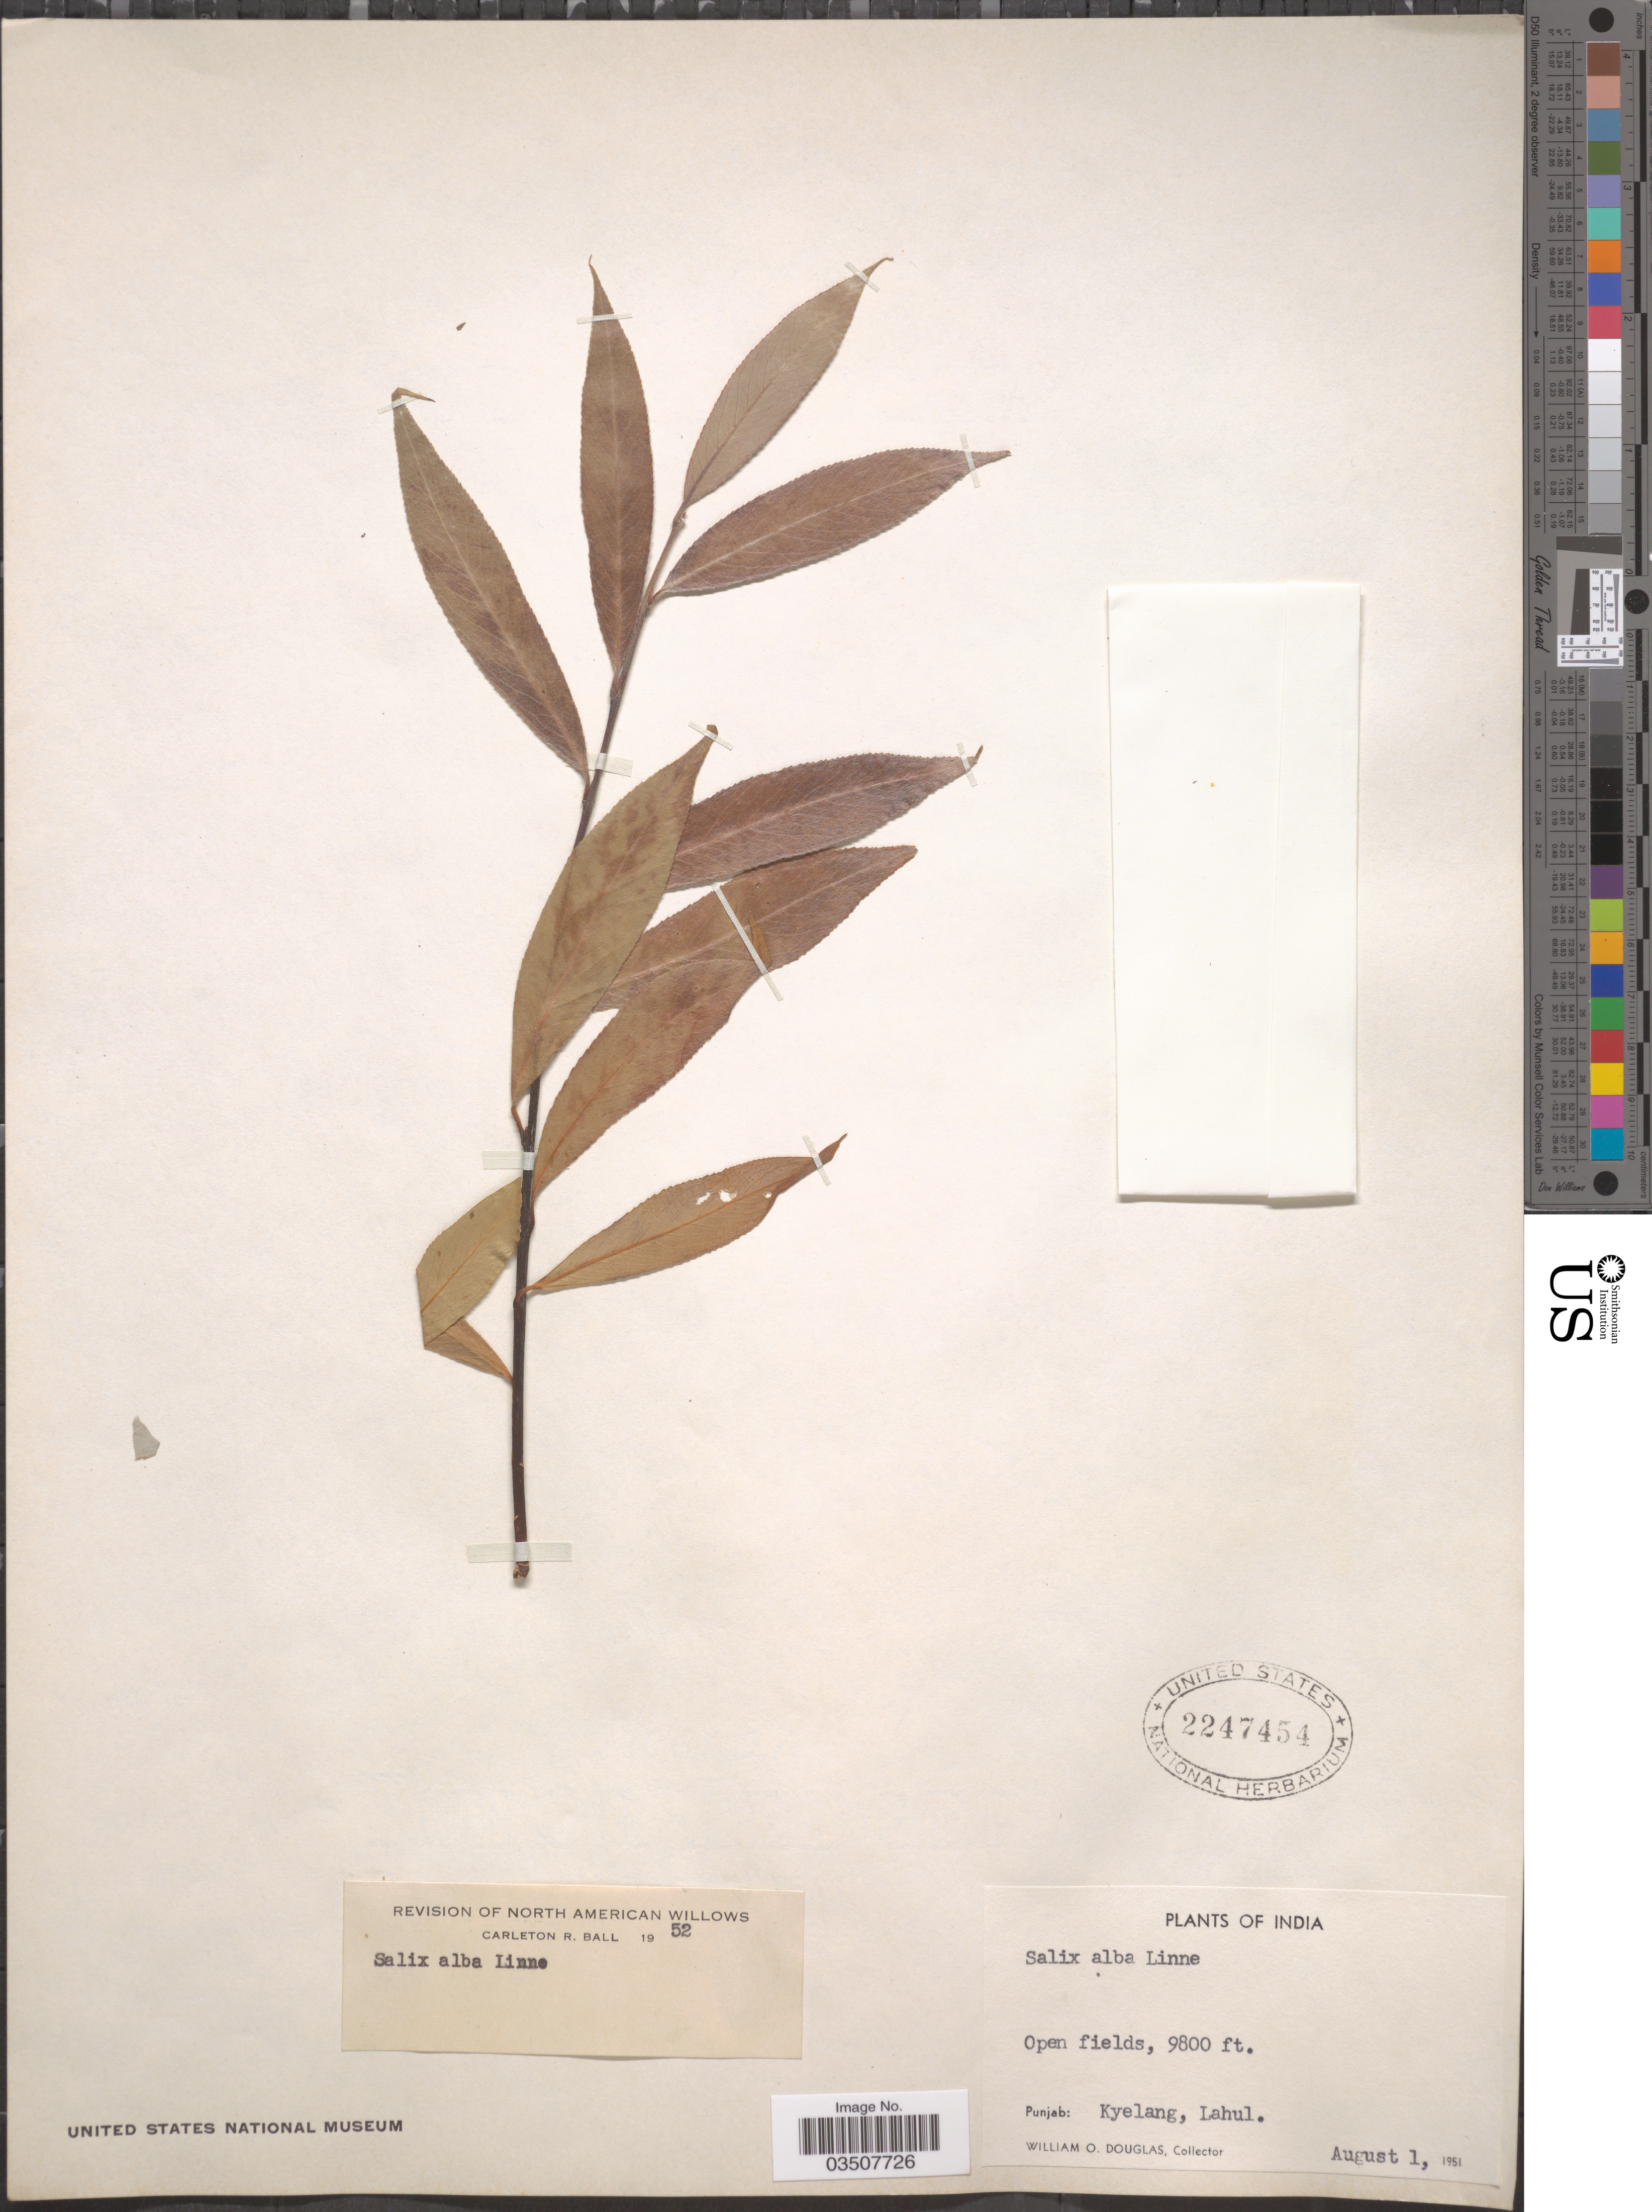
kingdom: Plantae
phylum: Tracheophyta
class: Magnoliopsida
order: Malpighiales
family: Salicaceae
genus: Salix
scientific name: Salix alba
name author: L.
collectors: W. Douglas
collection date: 1951-08-01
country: India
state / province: Punjab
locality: Kyelang, Lahul.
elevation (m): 2987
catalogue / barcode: US 2247454